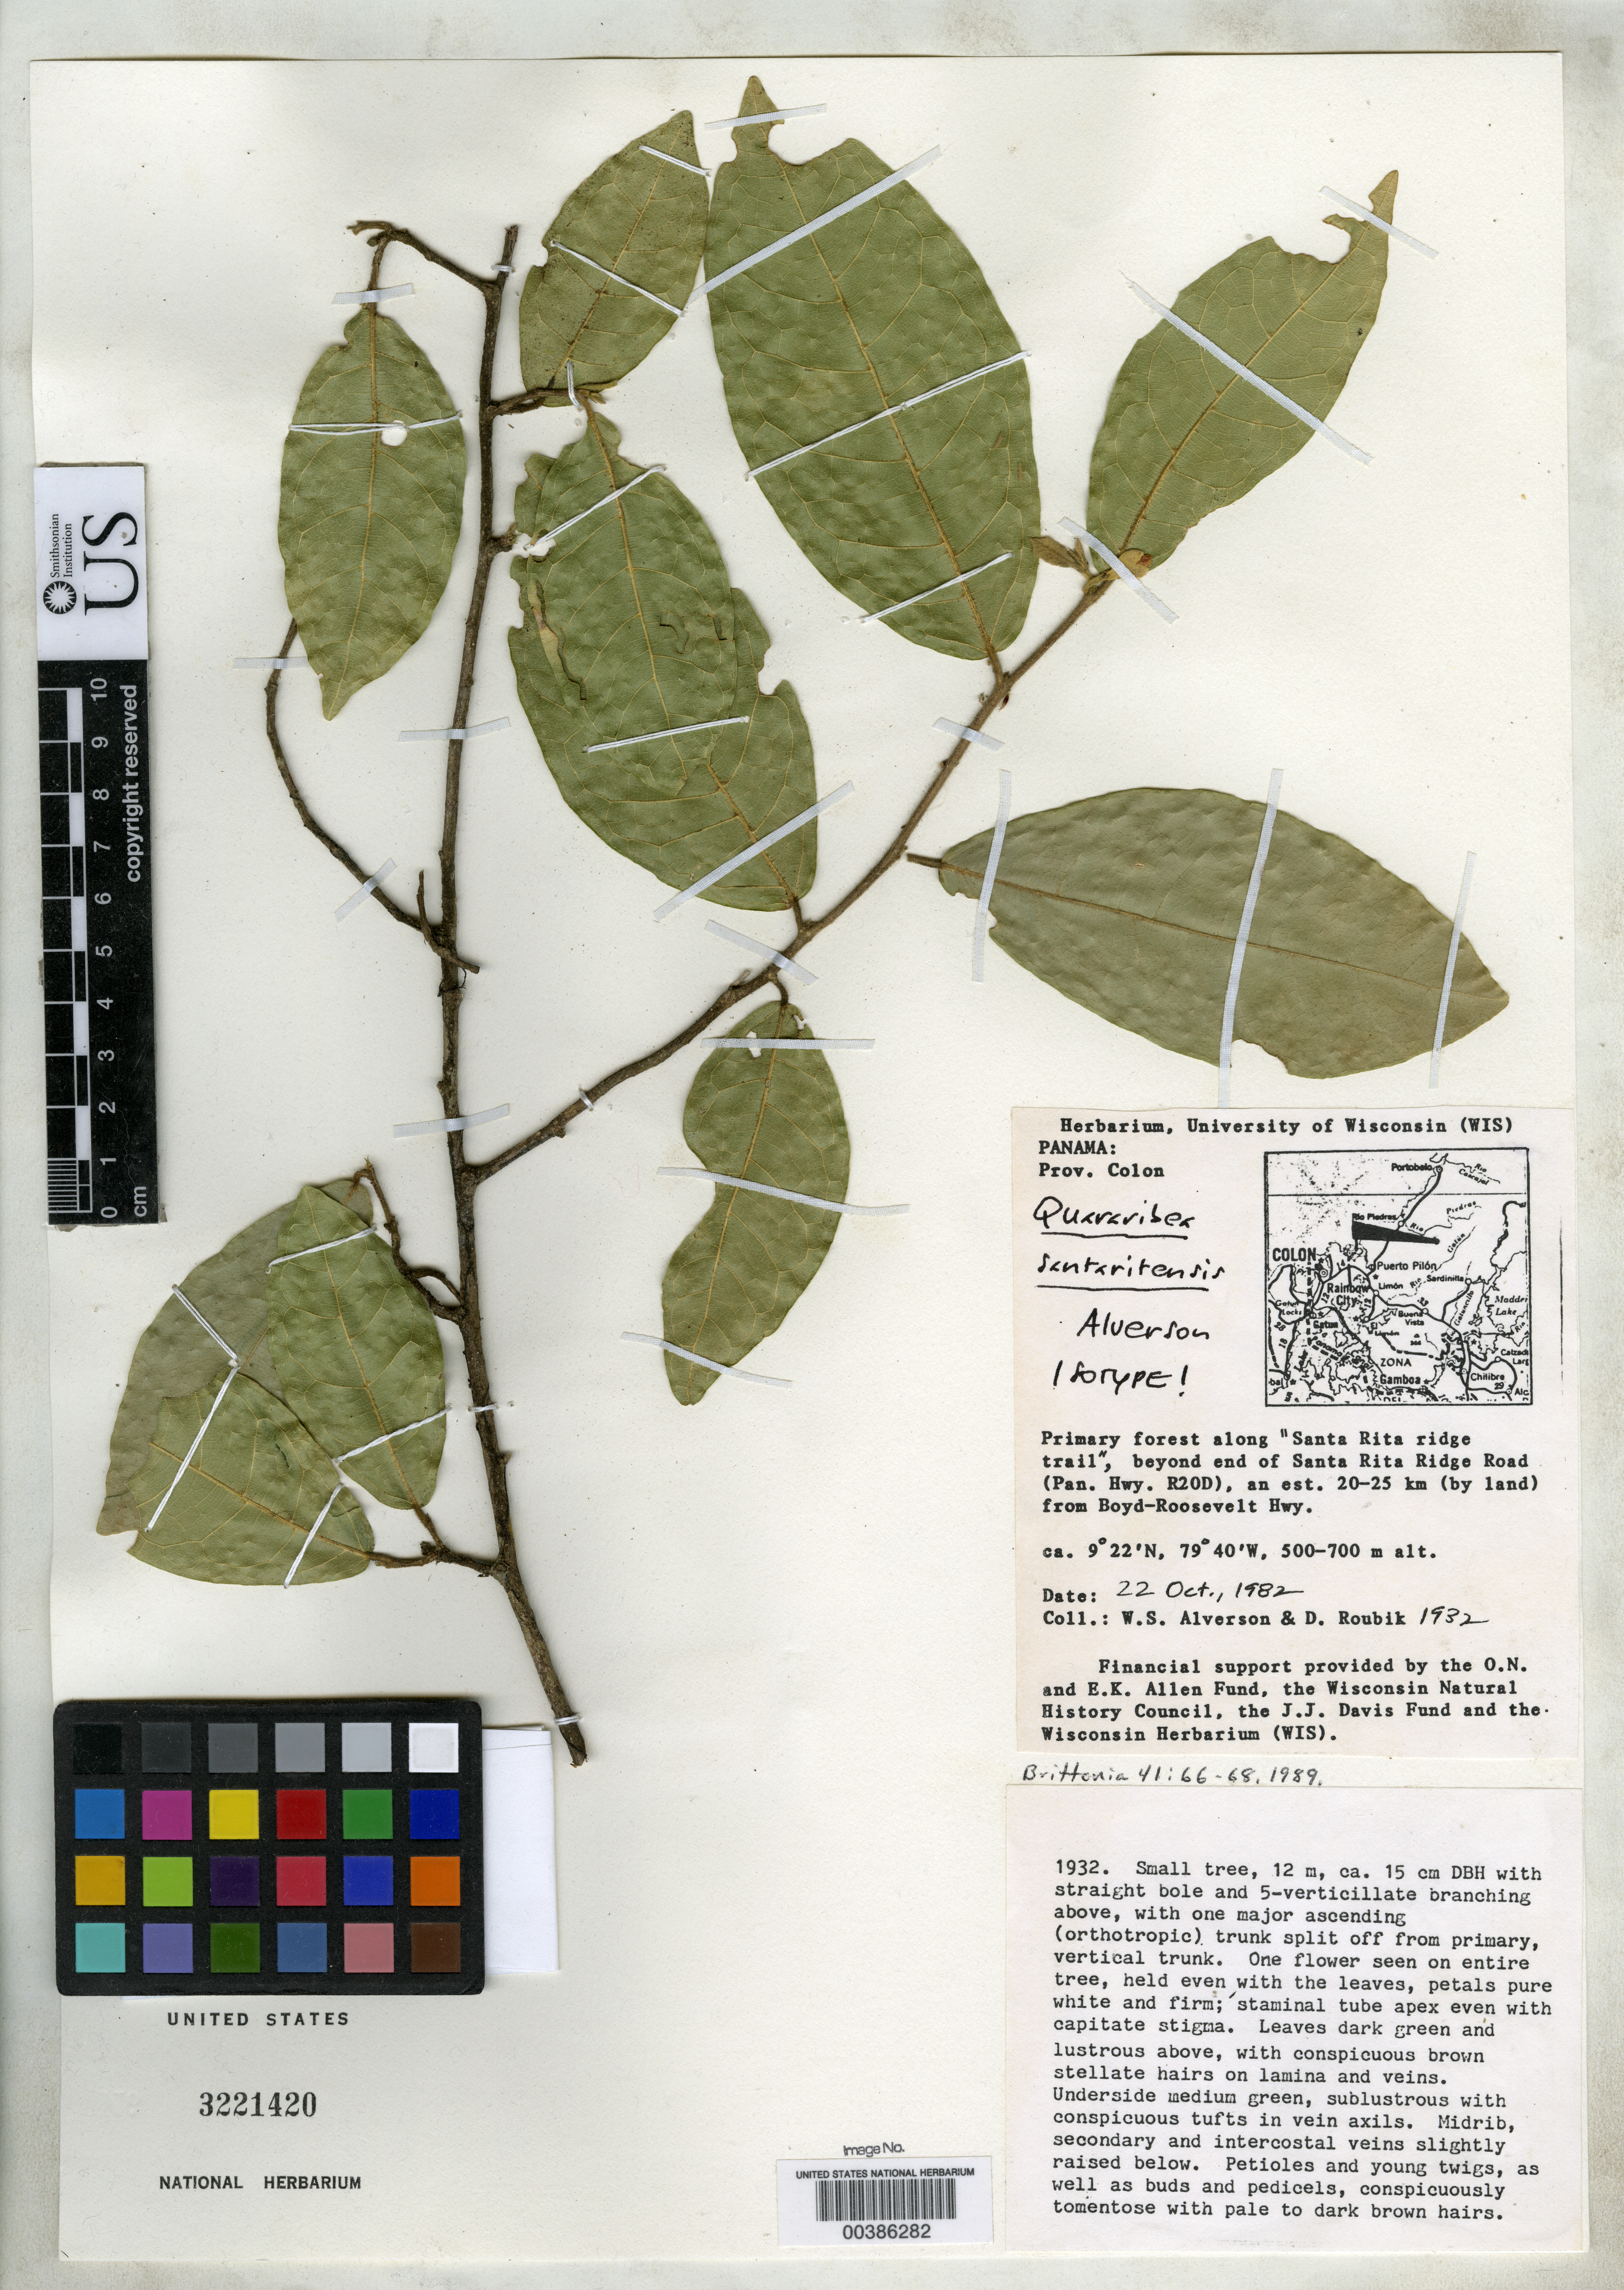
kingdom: Plantae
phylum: Tracheophyta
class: Magnoliopsida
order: Malvales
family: Malvaceae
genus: Quararibea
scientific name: Quararibea santaritensis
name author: W.S. Alverson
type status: Isotype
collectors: W. S. Alverson & D. Roubik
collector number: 1932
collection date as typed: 22 Oct 1982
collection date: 1982-10-22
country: Panama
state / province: Colón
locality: Santa Rita ridge Trail, beyond end of Santa Rita Ridge Road, Pan. Hwy. r2od, E 20-25 km from Boyd - Roosevelt Hwy.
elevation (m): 500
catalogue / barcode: US 3221420